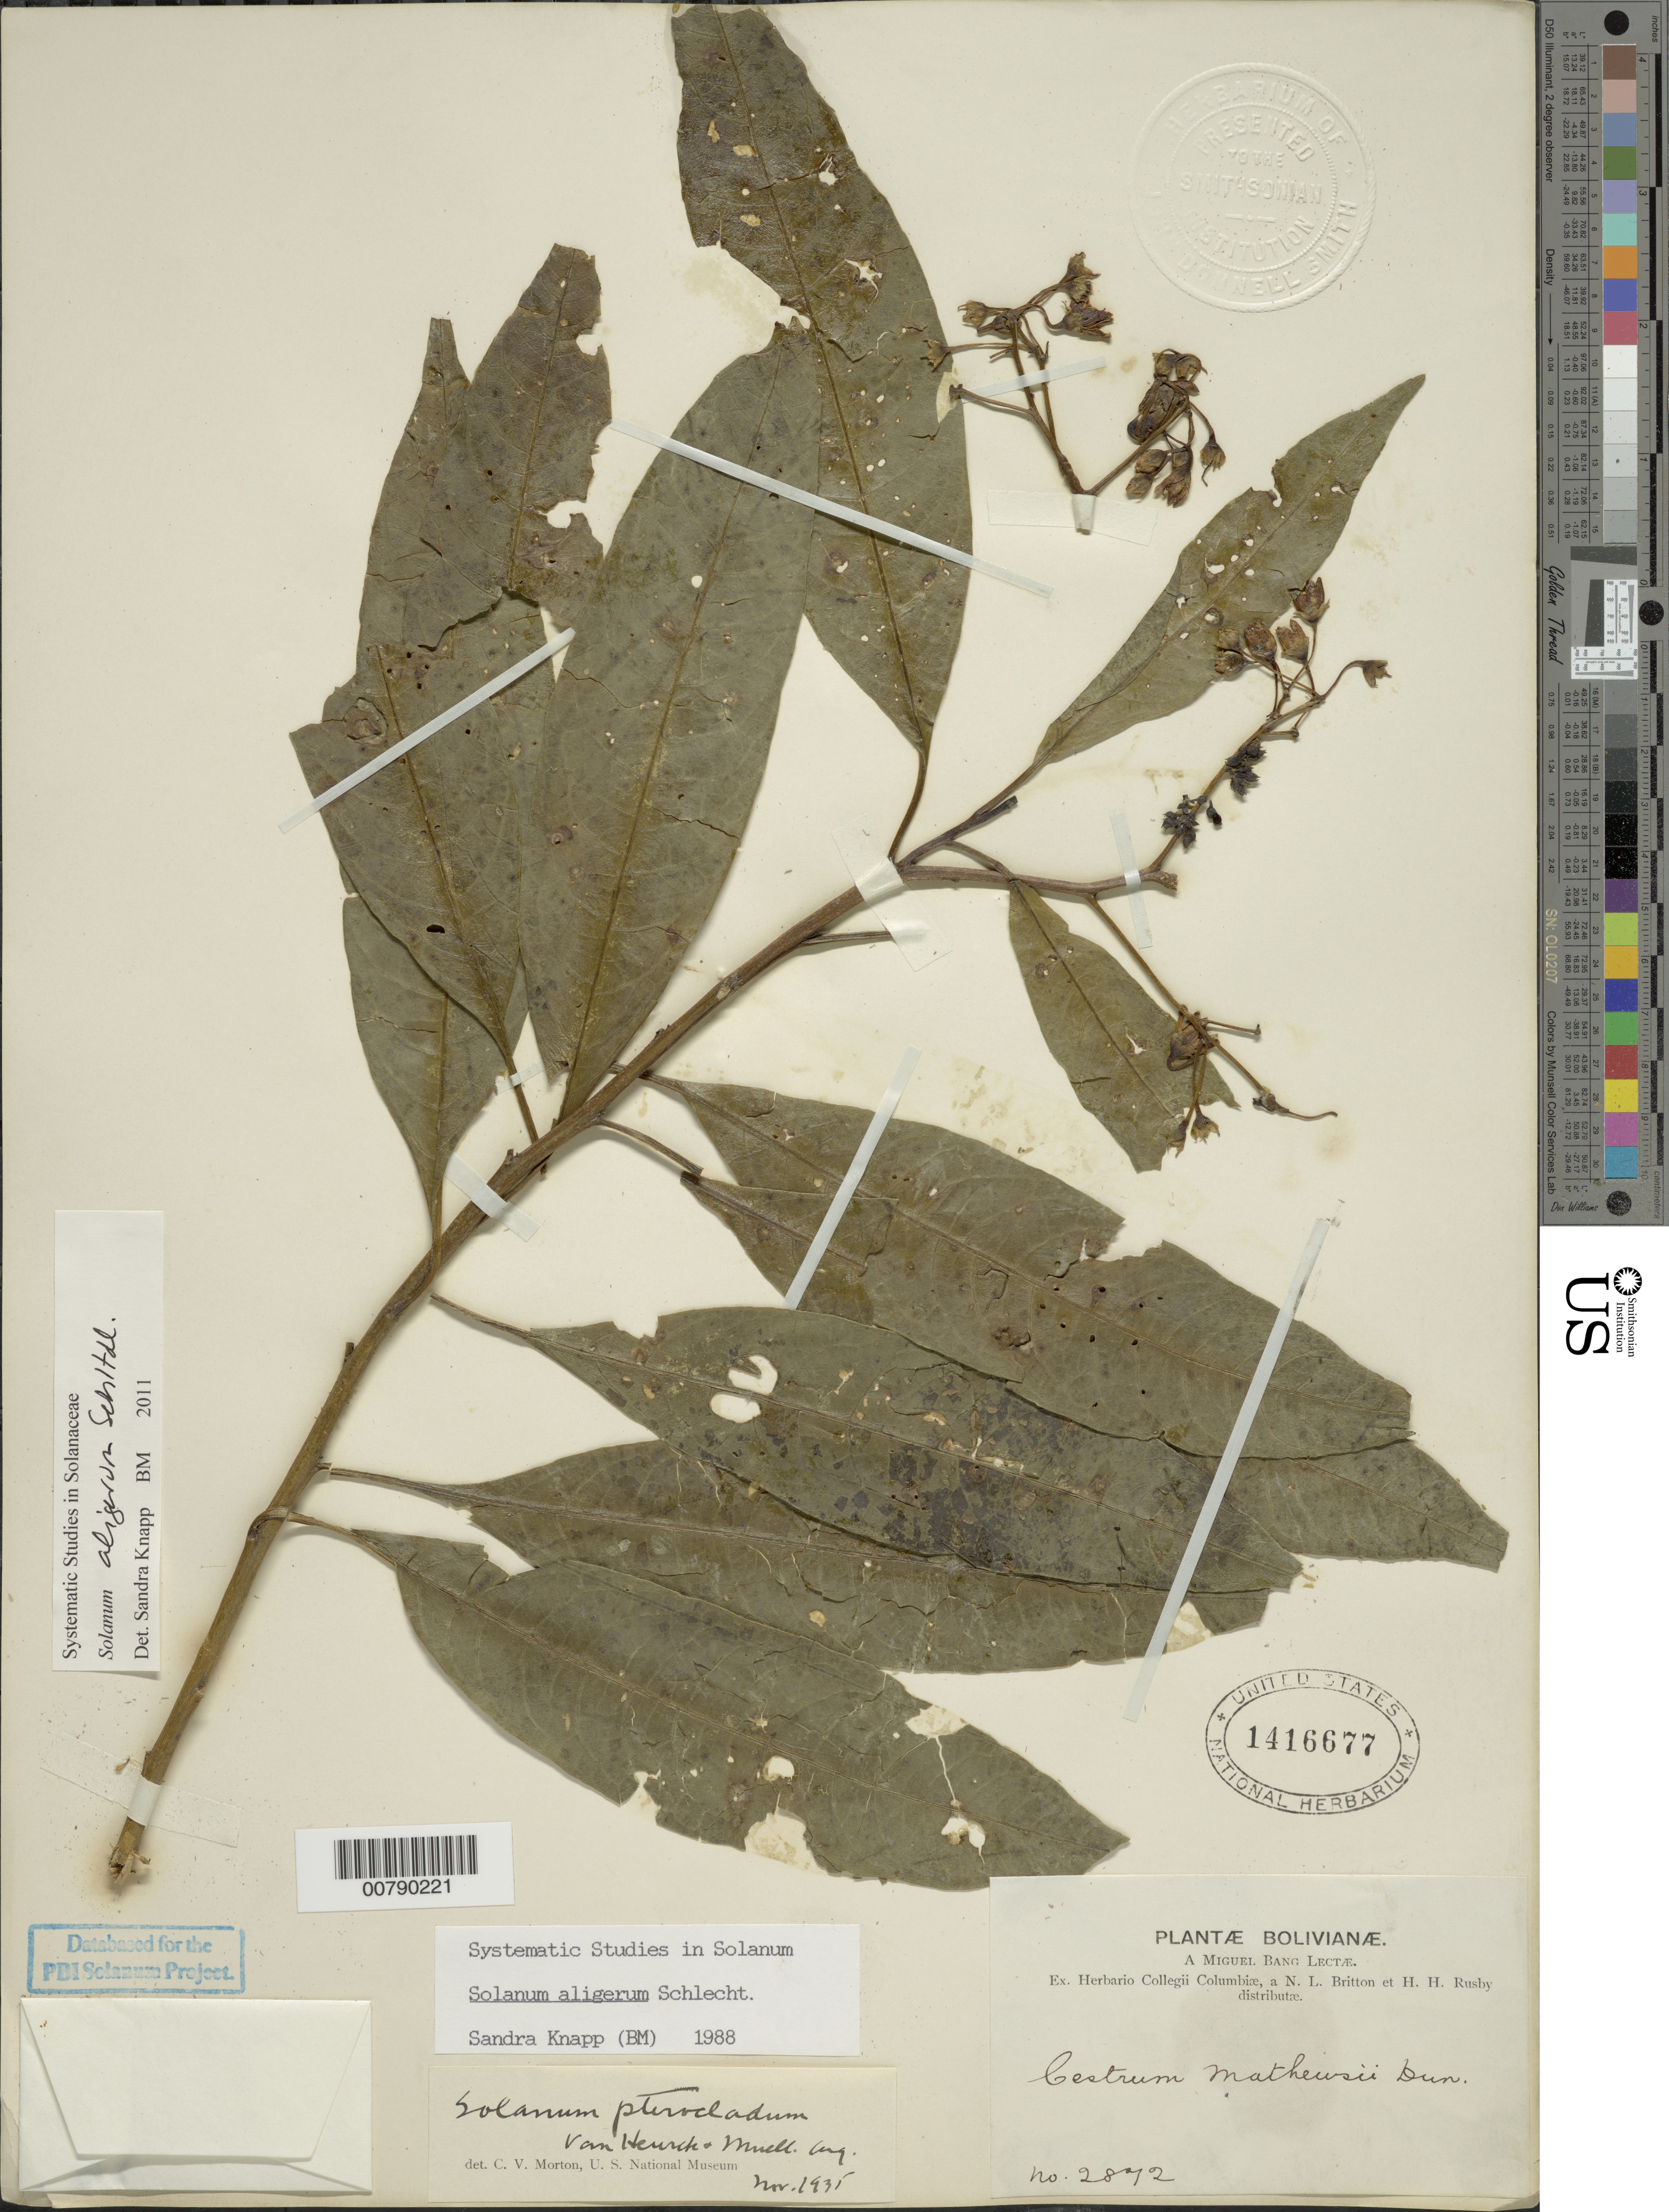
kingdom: Plantae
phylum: Tracheophyta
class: Magnoliopsida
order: Solanales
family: Solanaceae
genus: Solanum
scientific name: Solanum aligerum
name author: Schltdl.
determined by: Knapp, S. D.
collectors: M. Bang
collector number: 2872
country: Bolivia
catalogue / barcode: US 1416677